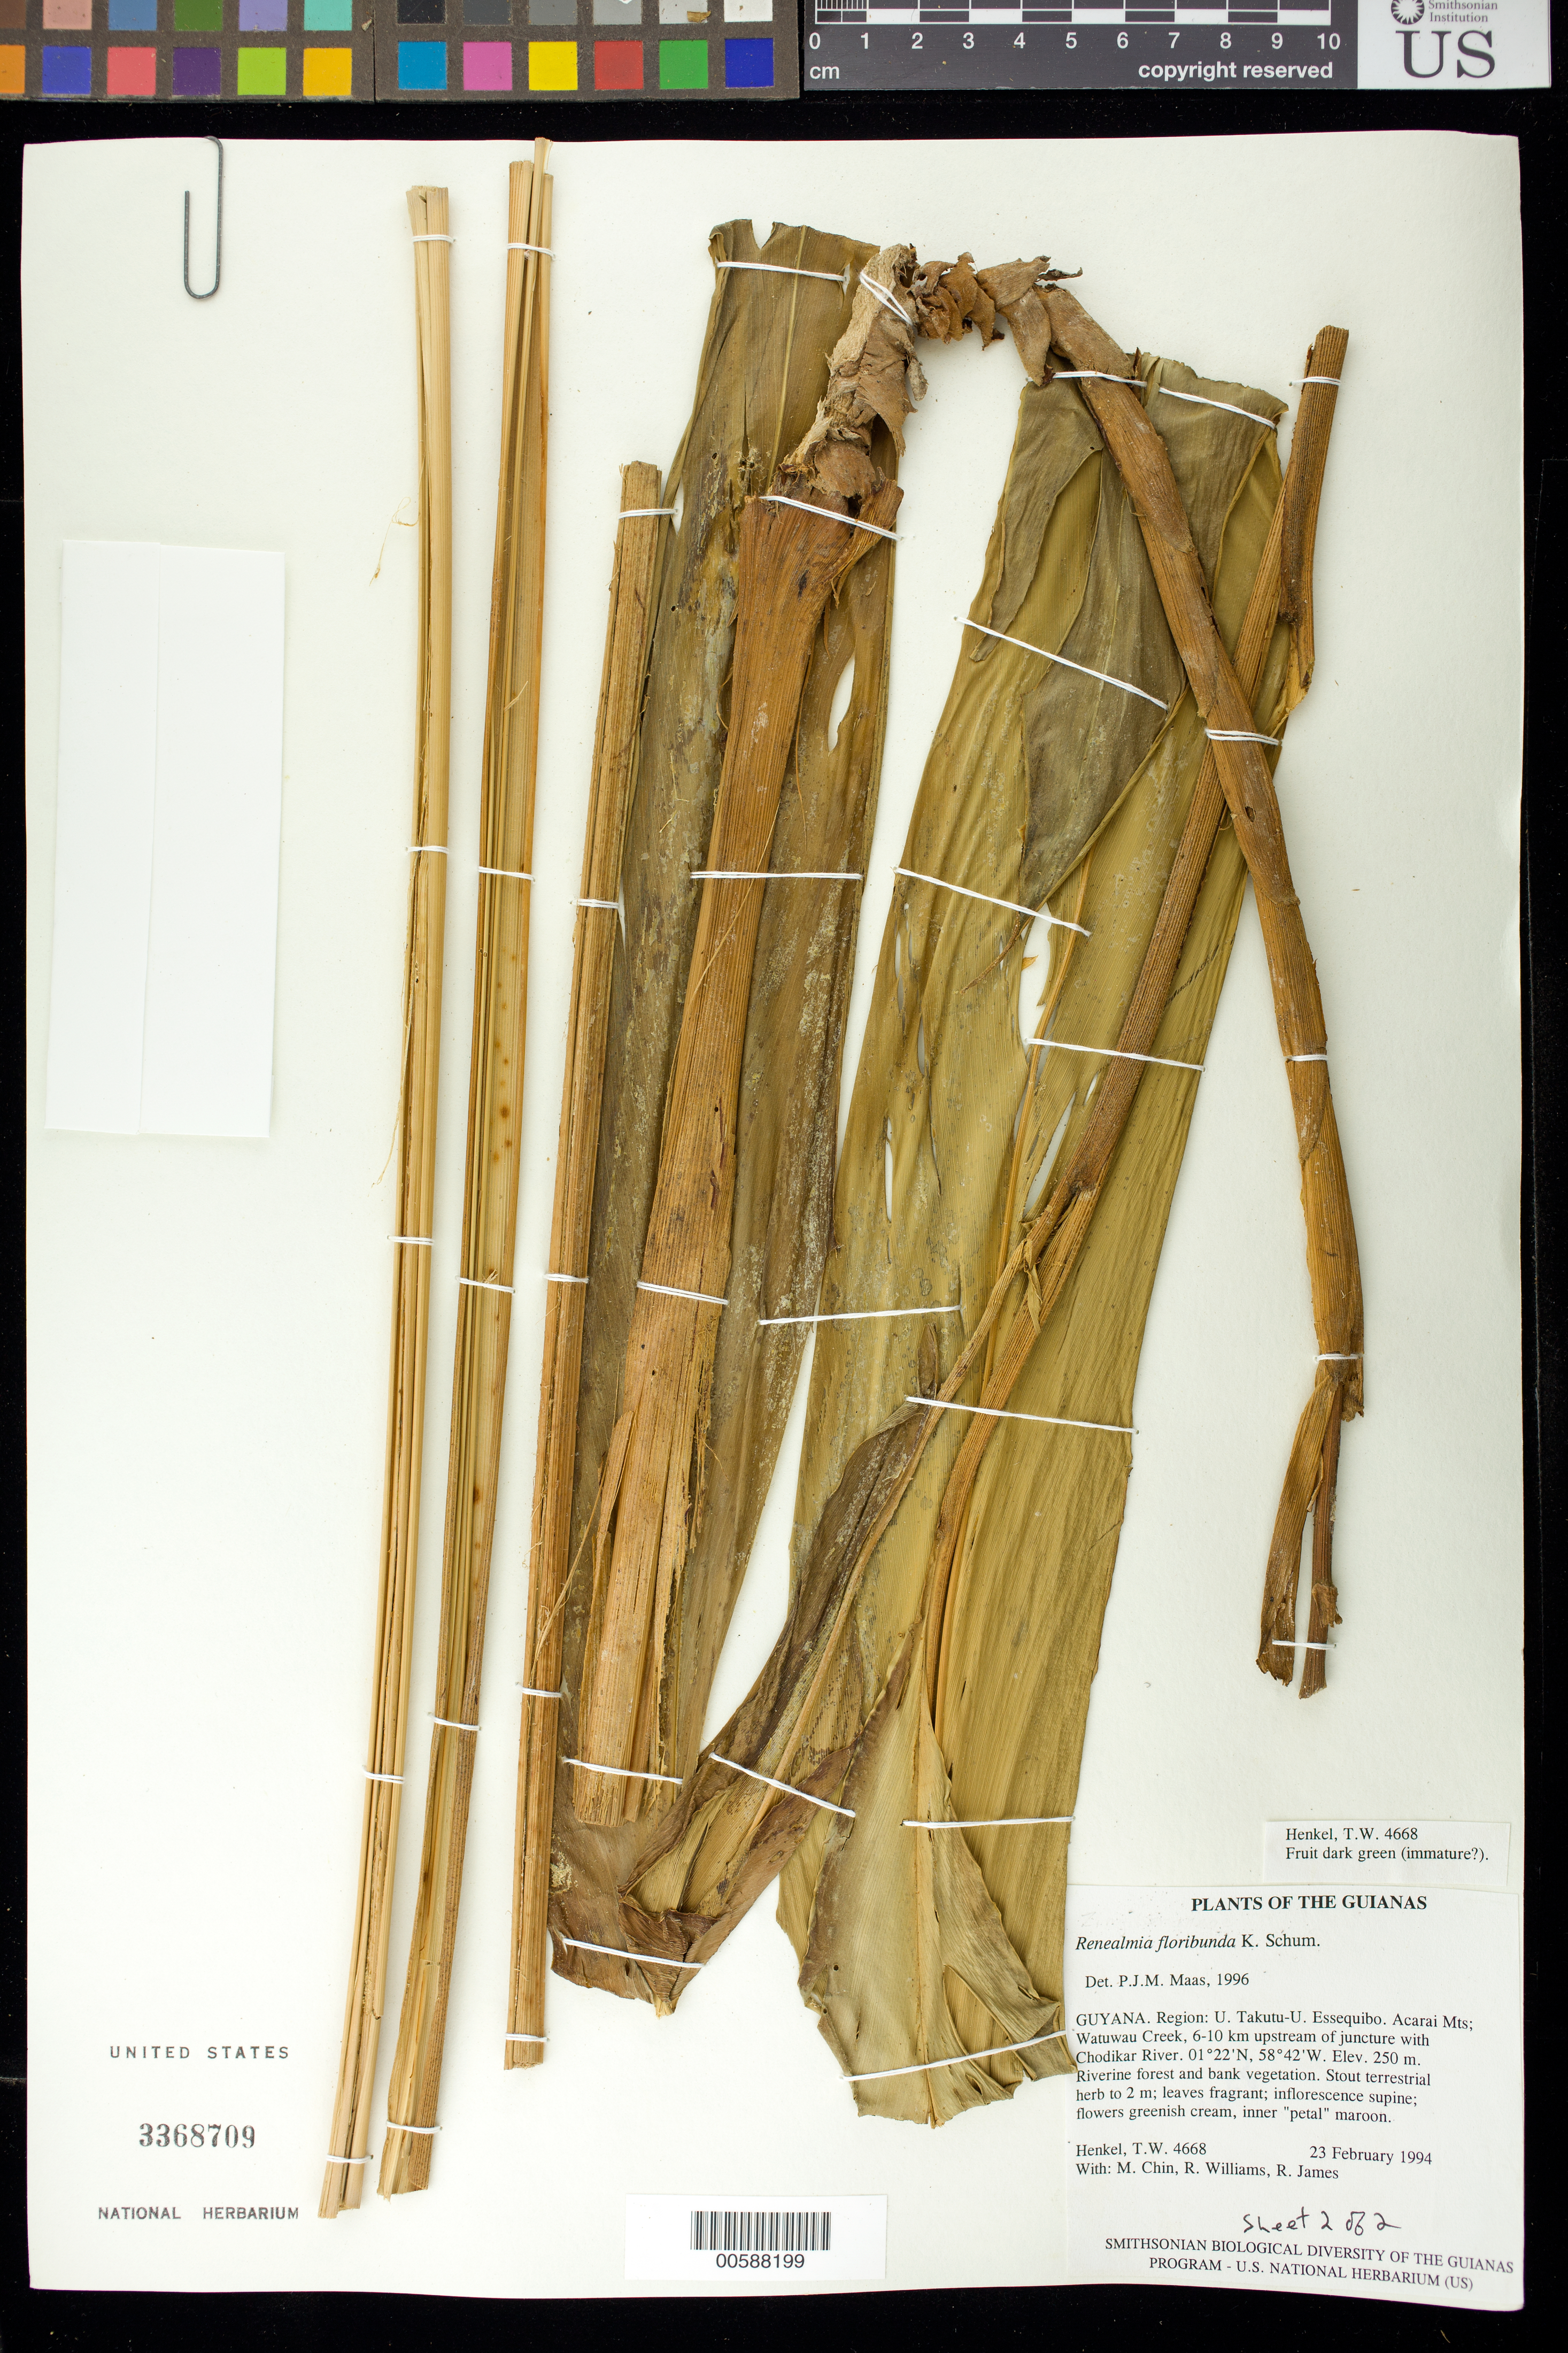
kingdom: Plantae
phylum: Tracheophyta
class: Liliopsida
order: Zingiberales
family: Zingiberaceae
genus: Renealmia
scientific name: Renealmia floribunda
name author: K. Schum.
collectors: T. Henkel, M. Chin, R. Williams & R. James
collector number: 4668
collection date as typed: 23 February 1994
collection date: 1994-02-23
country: Guyana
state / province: U. Takutu-U. Essequibo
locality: Acarai Mts; Watuwau Creek, 6-10 km upstream of juncture with Chodikar River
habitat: Riverine forest and bank vegetation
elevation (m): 250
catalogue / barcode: US 3368709